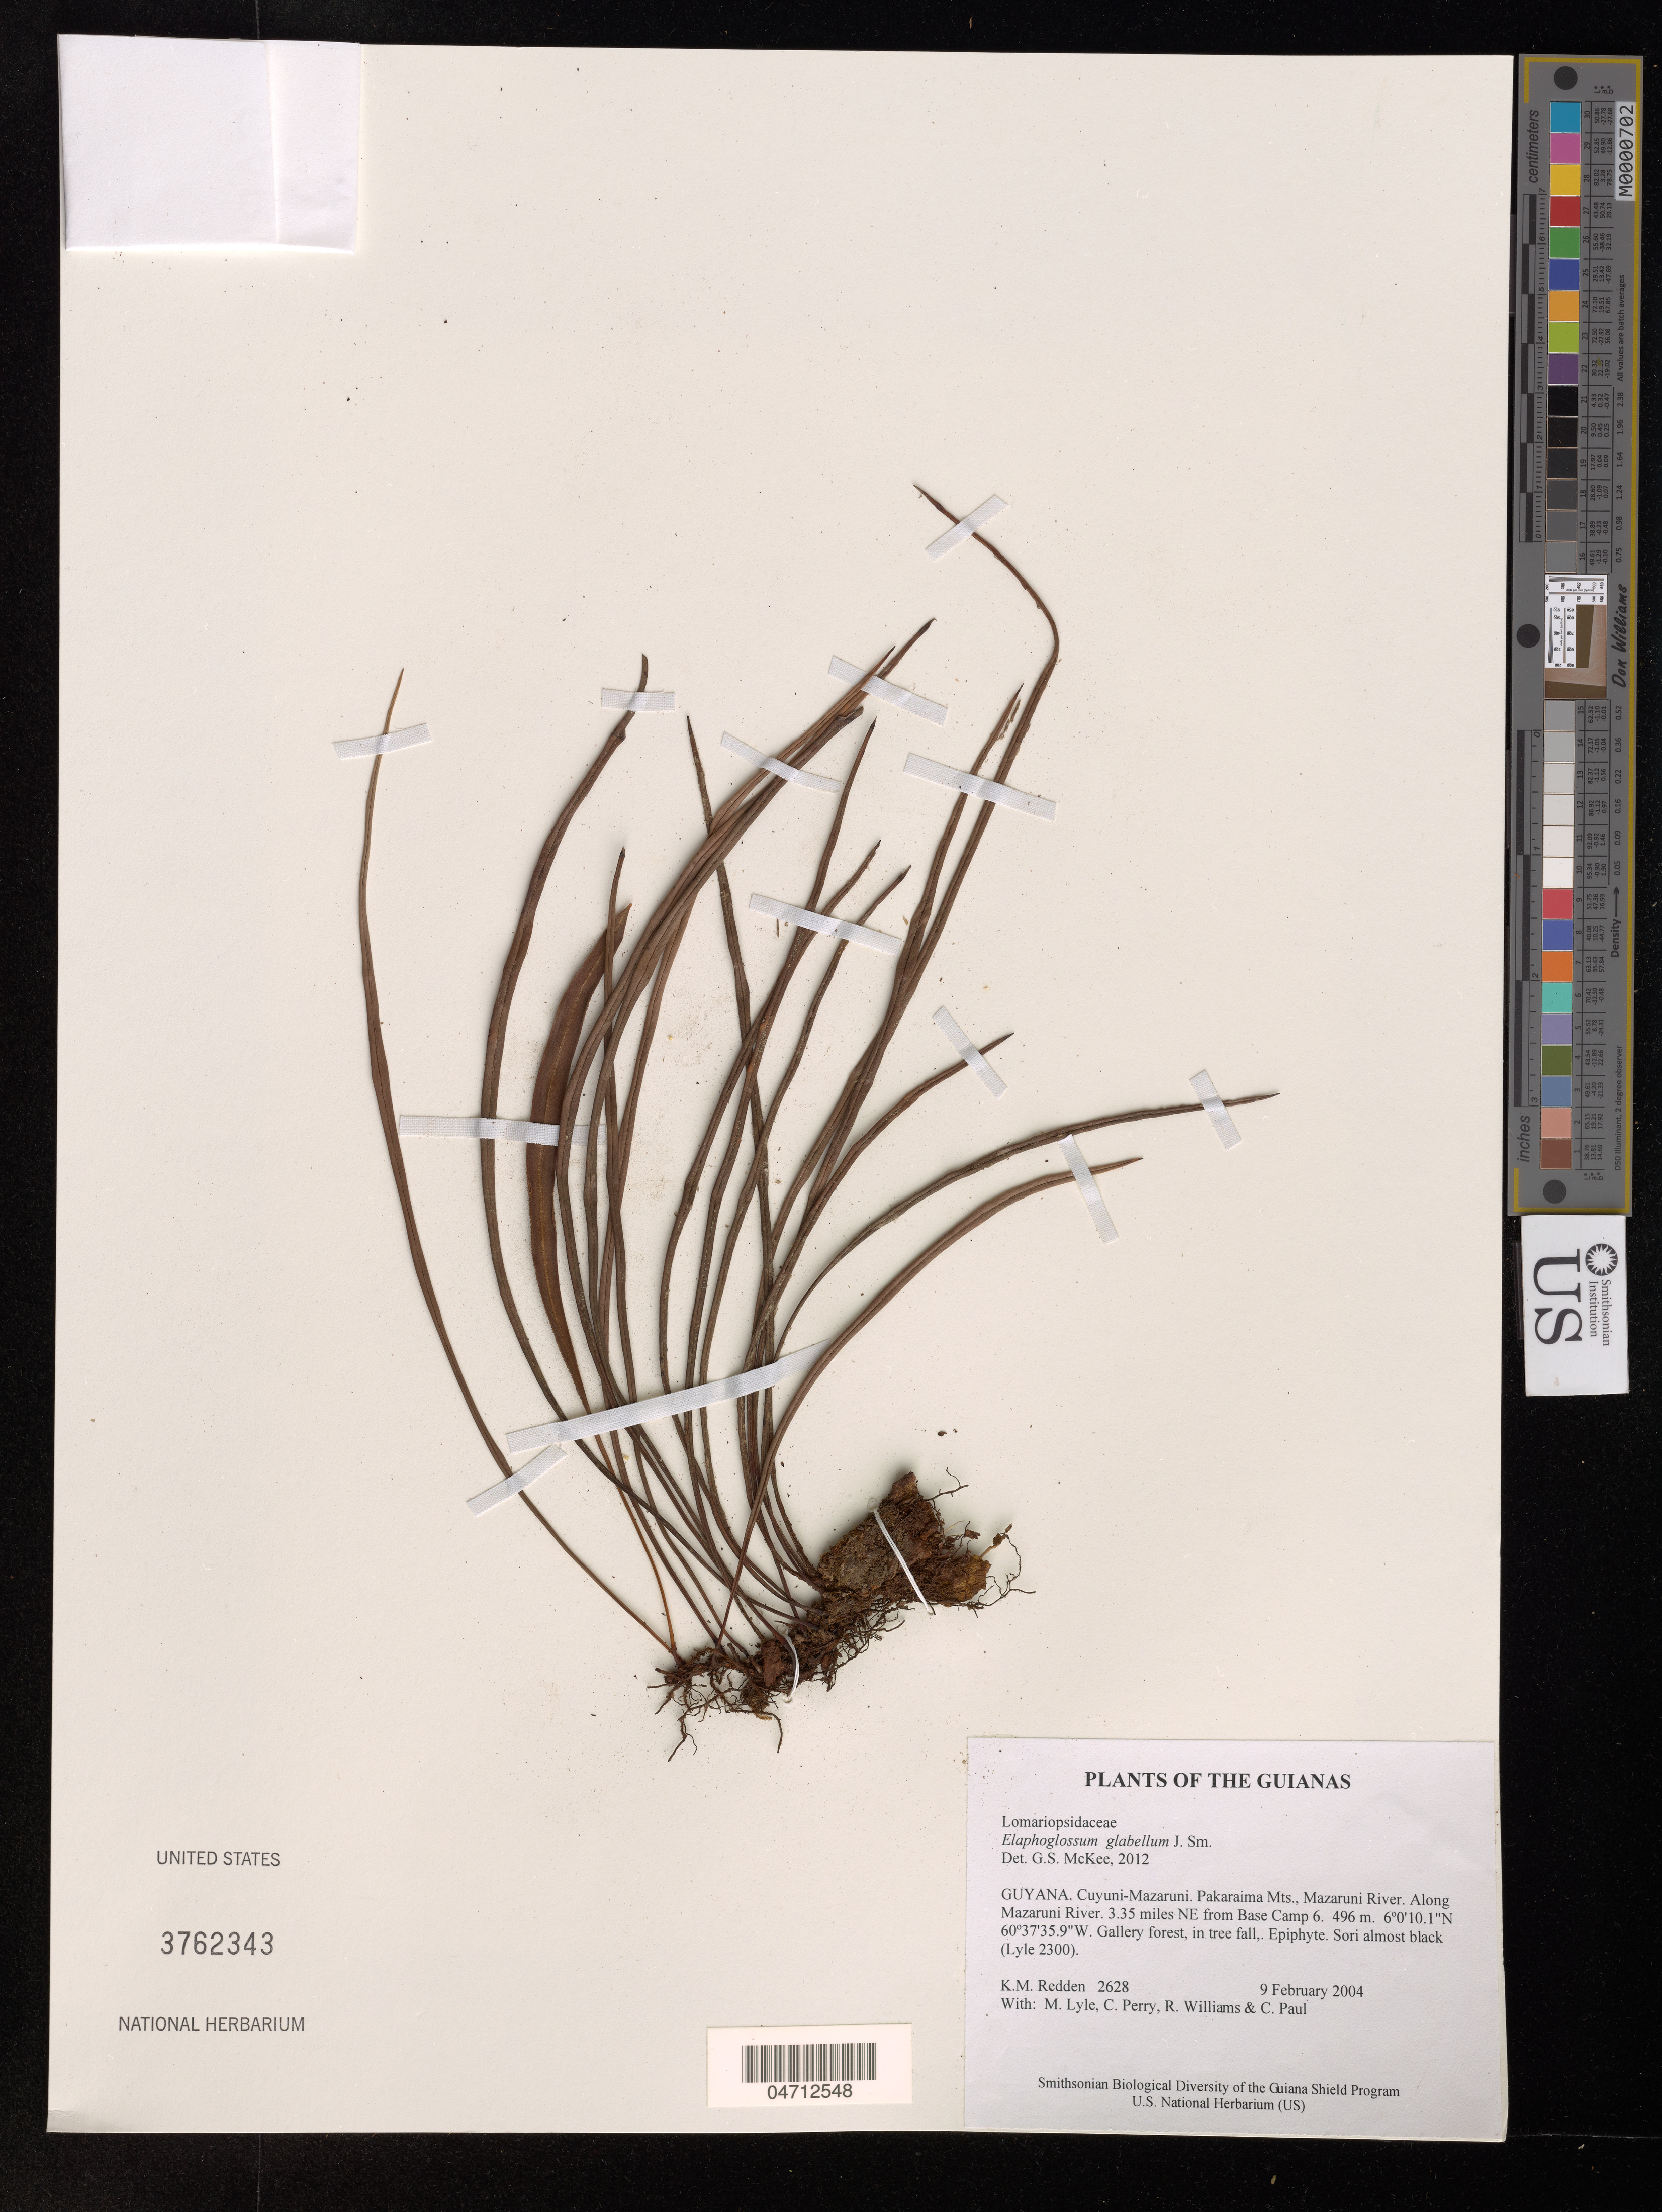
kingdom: Plantae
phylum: Tracheophyta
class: Polypodiopsida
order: Polypodiales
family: Dryopteridaceae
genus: Elaphoglossum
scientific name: Elaphoglossum glabellum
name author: J. Sm.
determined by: McKee, G. S., (US), NMNH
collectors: K. M. Redden, M. Lyle, C. Perry, R. Williams & C. Paul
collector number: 2628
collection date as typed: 9 February 2004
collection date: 2004-02-09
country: Guyana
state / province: Cuyuni-Mazaruni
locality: Pakaraima Mts., Mazaruni River. Along Mazaruni River. 3.35 miles NE from Base Camp 6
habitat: Gallery forest, in tree fall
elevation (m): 496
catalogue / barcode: US 3762343